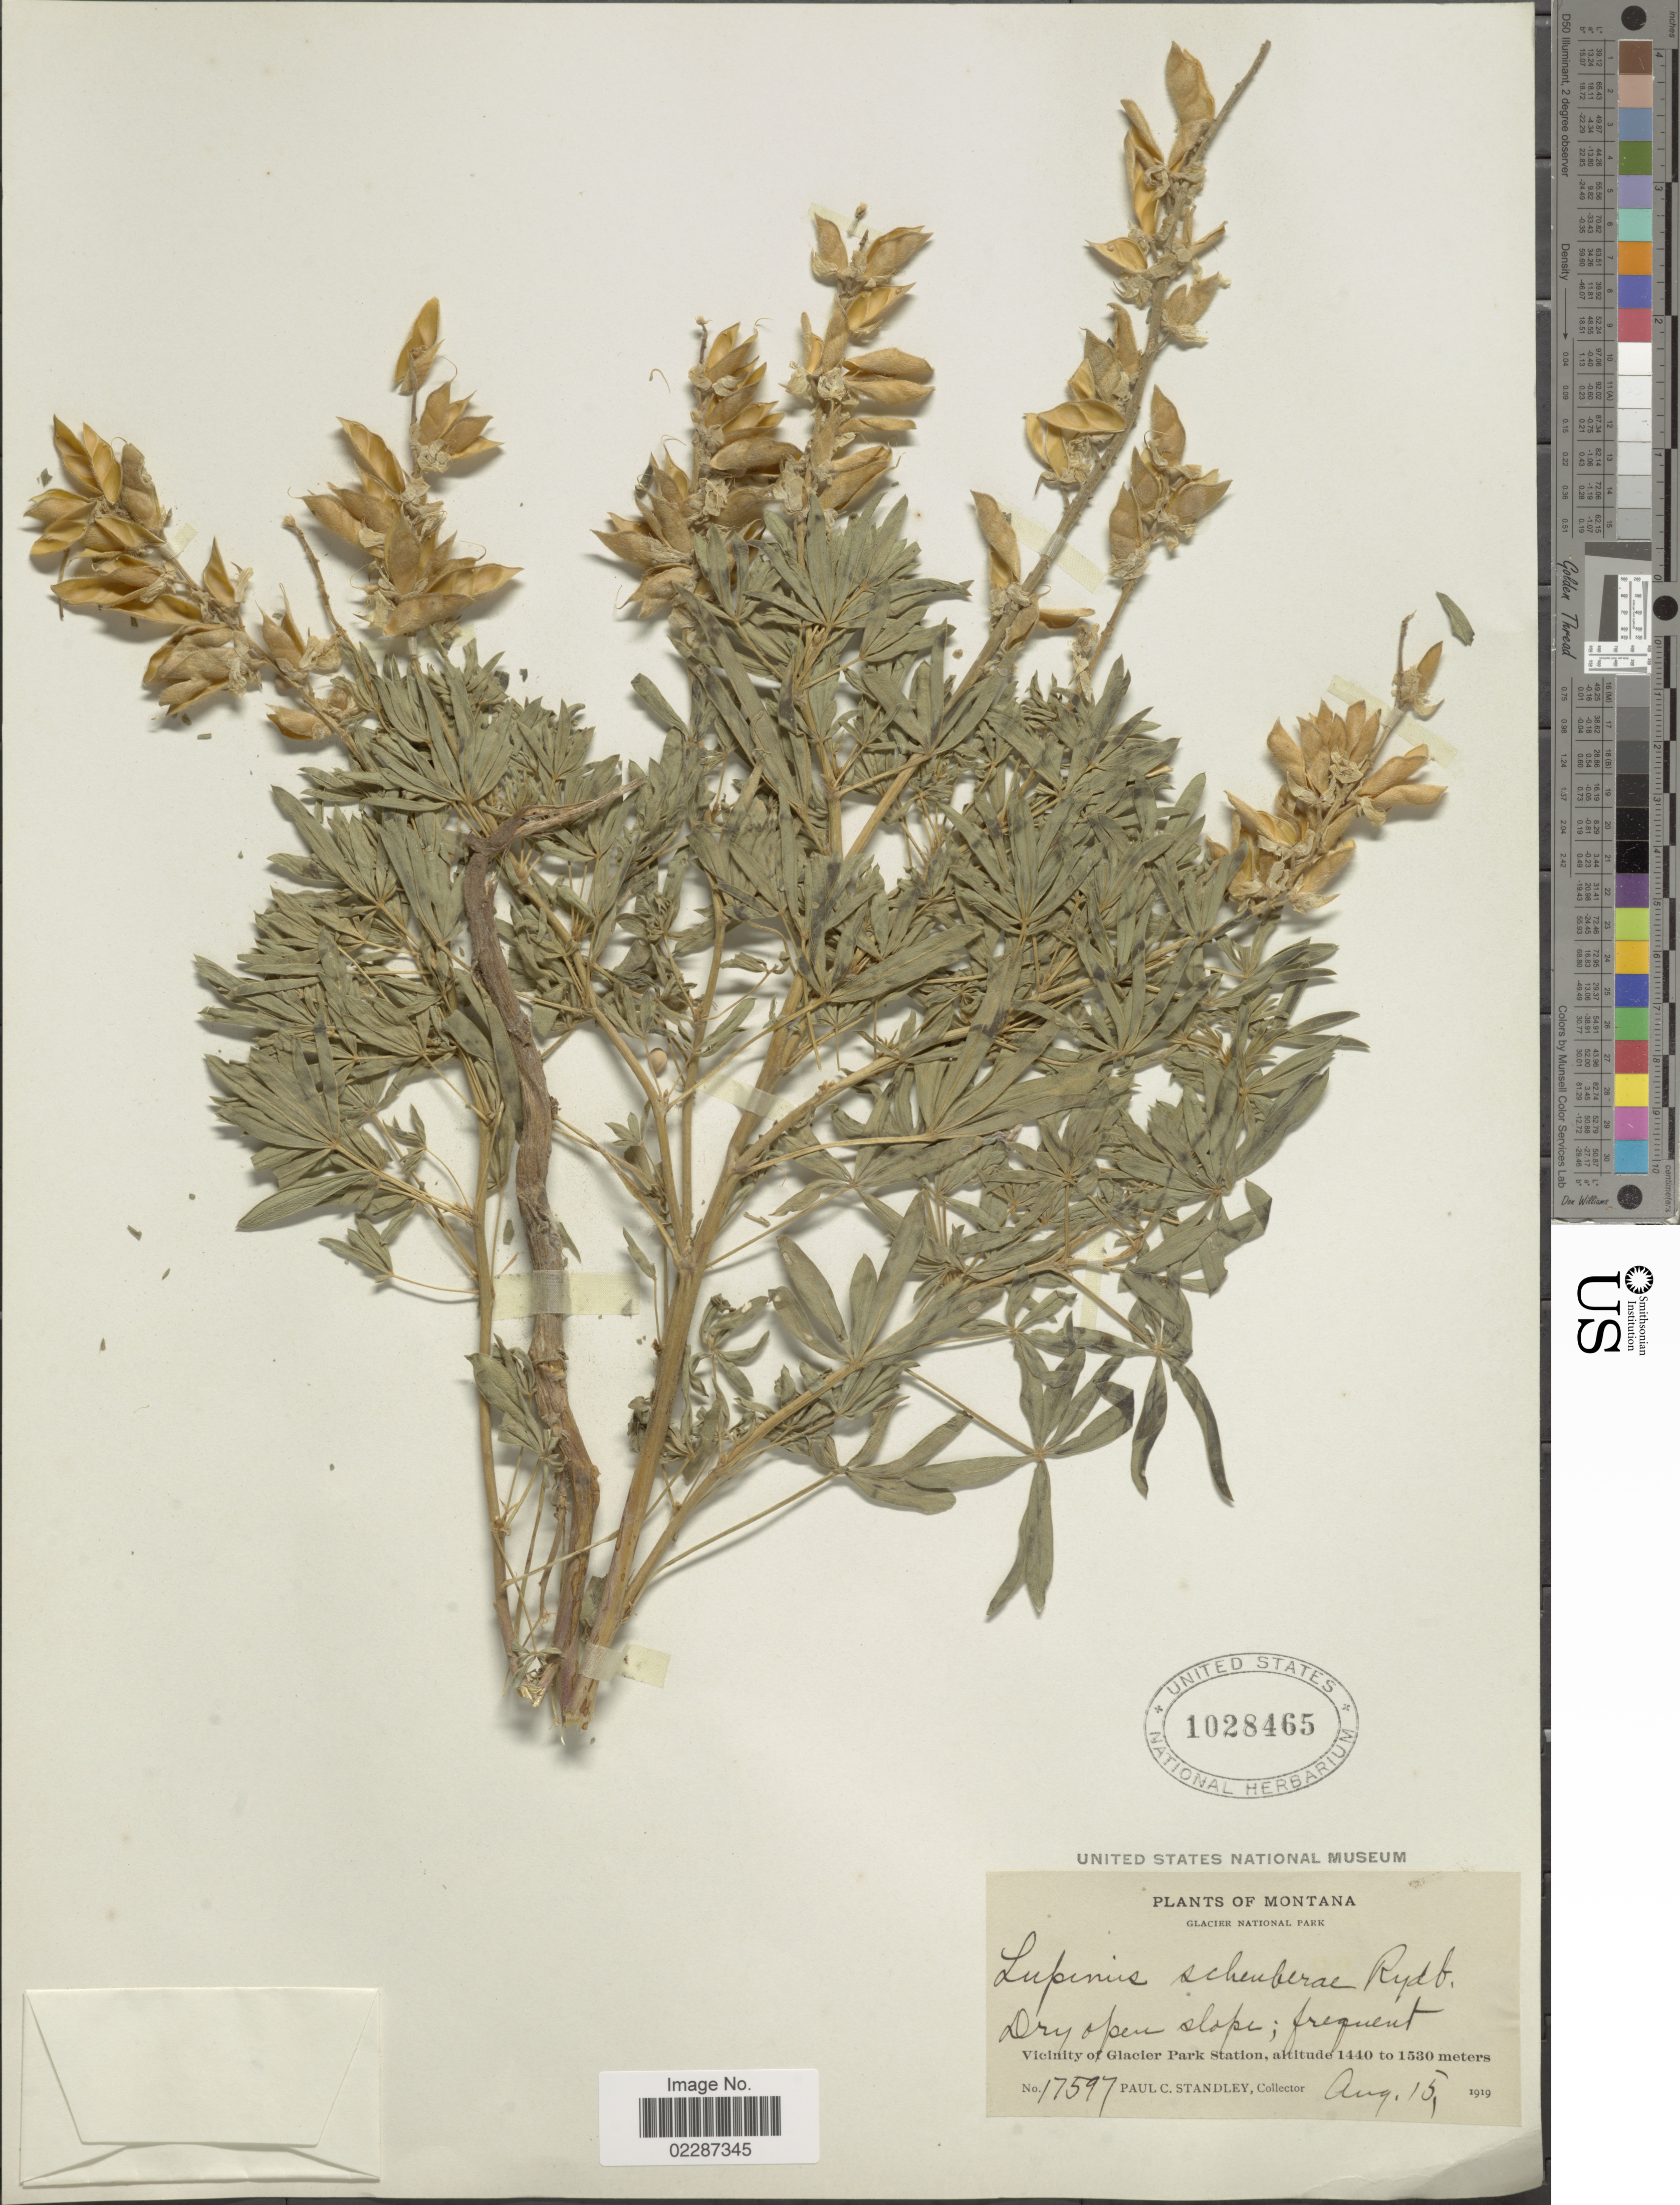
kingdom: Plantae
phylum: Tracheophyta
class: Magnoliopsida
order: Fabales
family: Fabaceae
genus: Lupinus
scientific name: Lupinus scheuberae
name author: Rydb.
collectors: P. C. Standley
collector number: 17597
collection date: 1919-08-15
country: United States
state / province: Montana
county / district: Glacier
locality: Glacier National Park, Vicinity of Glacier Park Station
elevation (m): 1440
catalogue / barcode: US 1028465